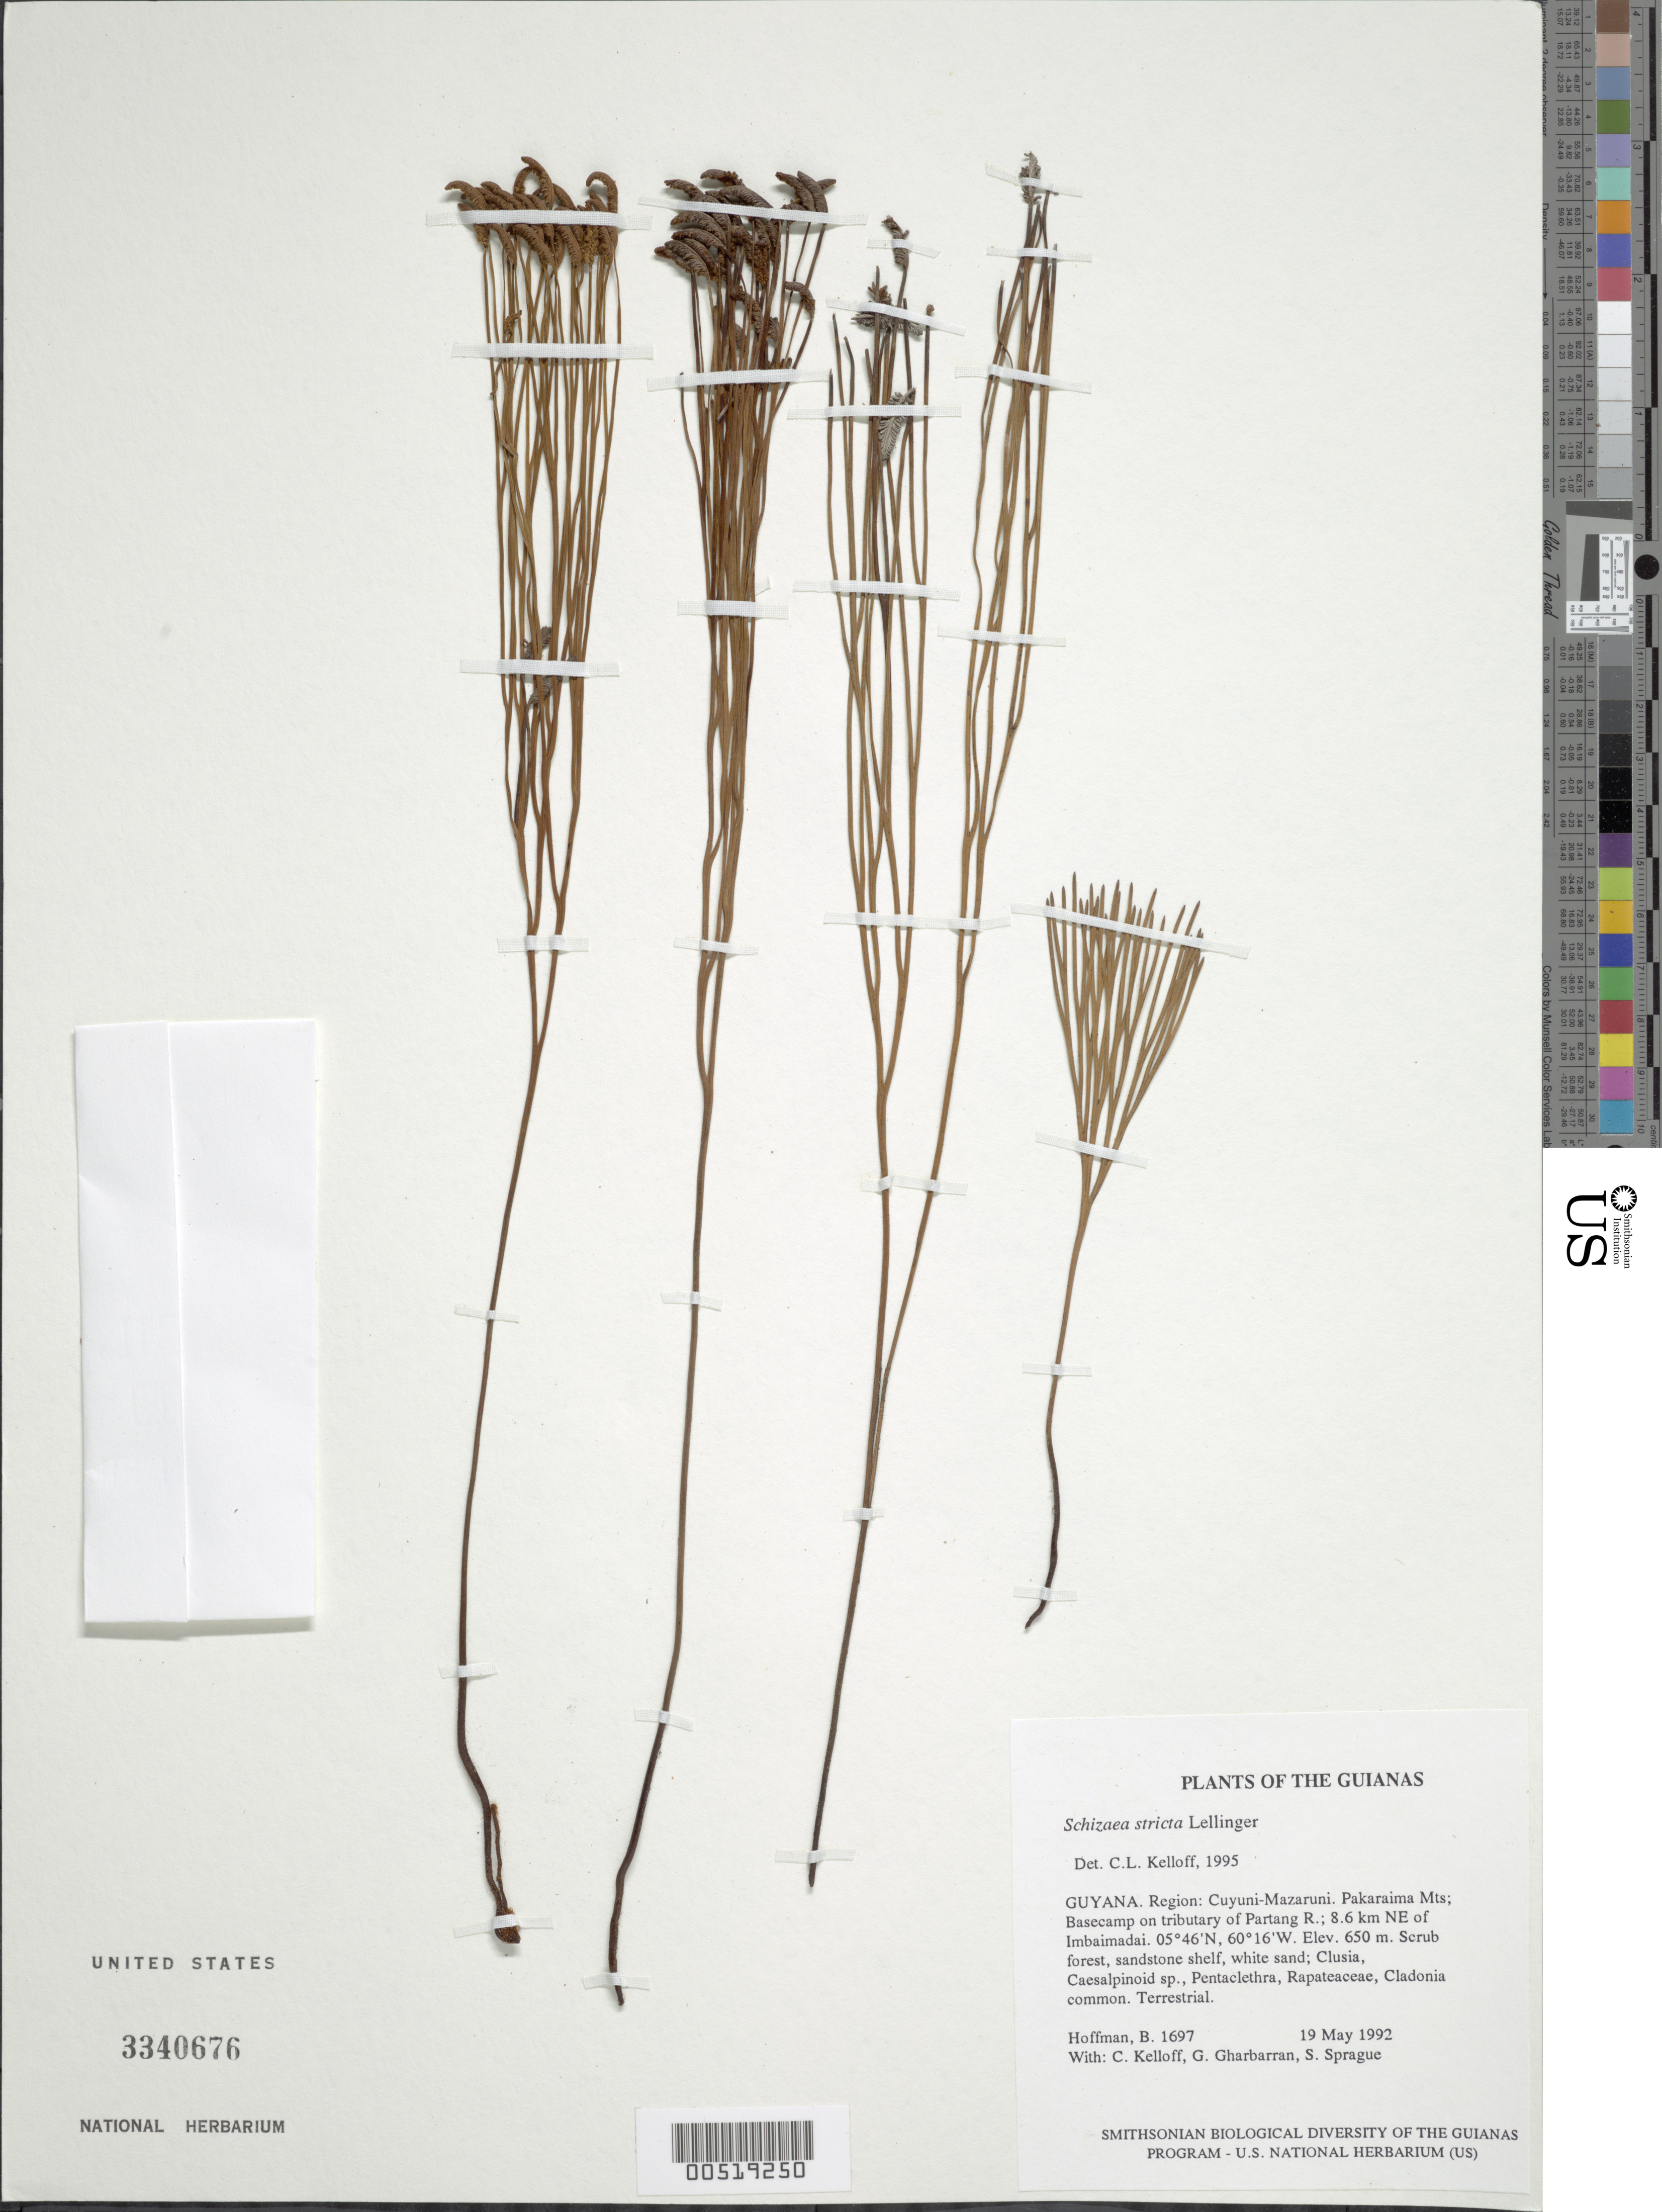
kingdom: Plantae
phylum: Tracheophyta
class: Polypodiopsida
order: Schizaeales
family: Schizaeaceae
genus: Schizaea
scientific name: Schizaea stricta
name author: Lellinger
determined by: Kelloff, Carol L., (US), Smithsonian Institution - National Museum of Natural History (UNITED STATES)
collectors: B. Hoffman, C. L. Kelloff, G. Gharbarran & S. Sprague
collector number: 1697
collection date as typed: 19 May 1992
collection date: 1992-05-19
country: Guyana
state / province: Cuyuni-Mazaruni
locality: Pakaraima Mts; basecamp on tributary of Partang River; 8.6 km NE of Imbaimadai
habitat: Scrub forest, sandstone shelf, white sand; Clusia, Caesalpinoid sp., Pentaclethra, Rapateaceae, Cladonia common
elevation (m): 650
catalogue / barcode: US 3340676